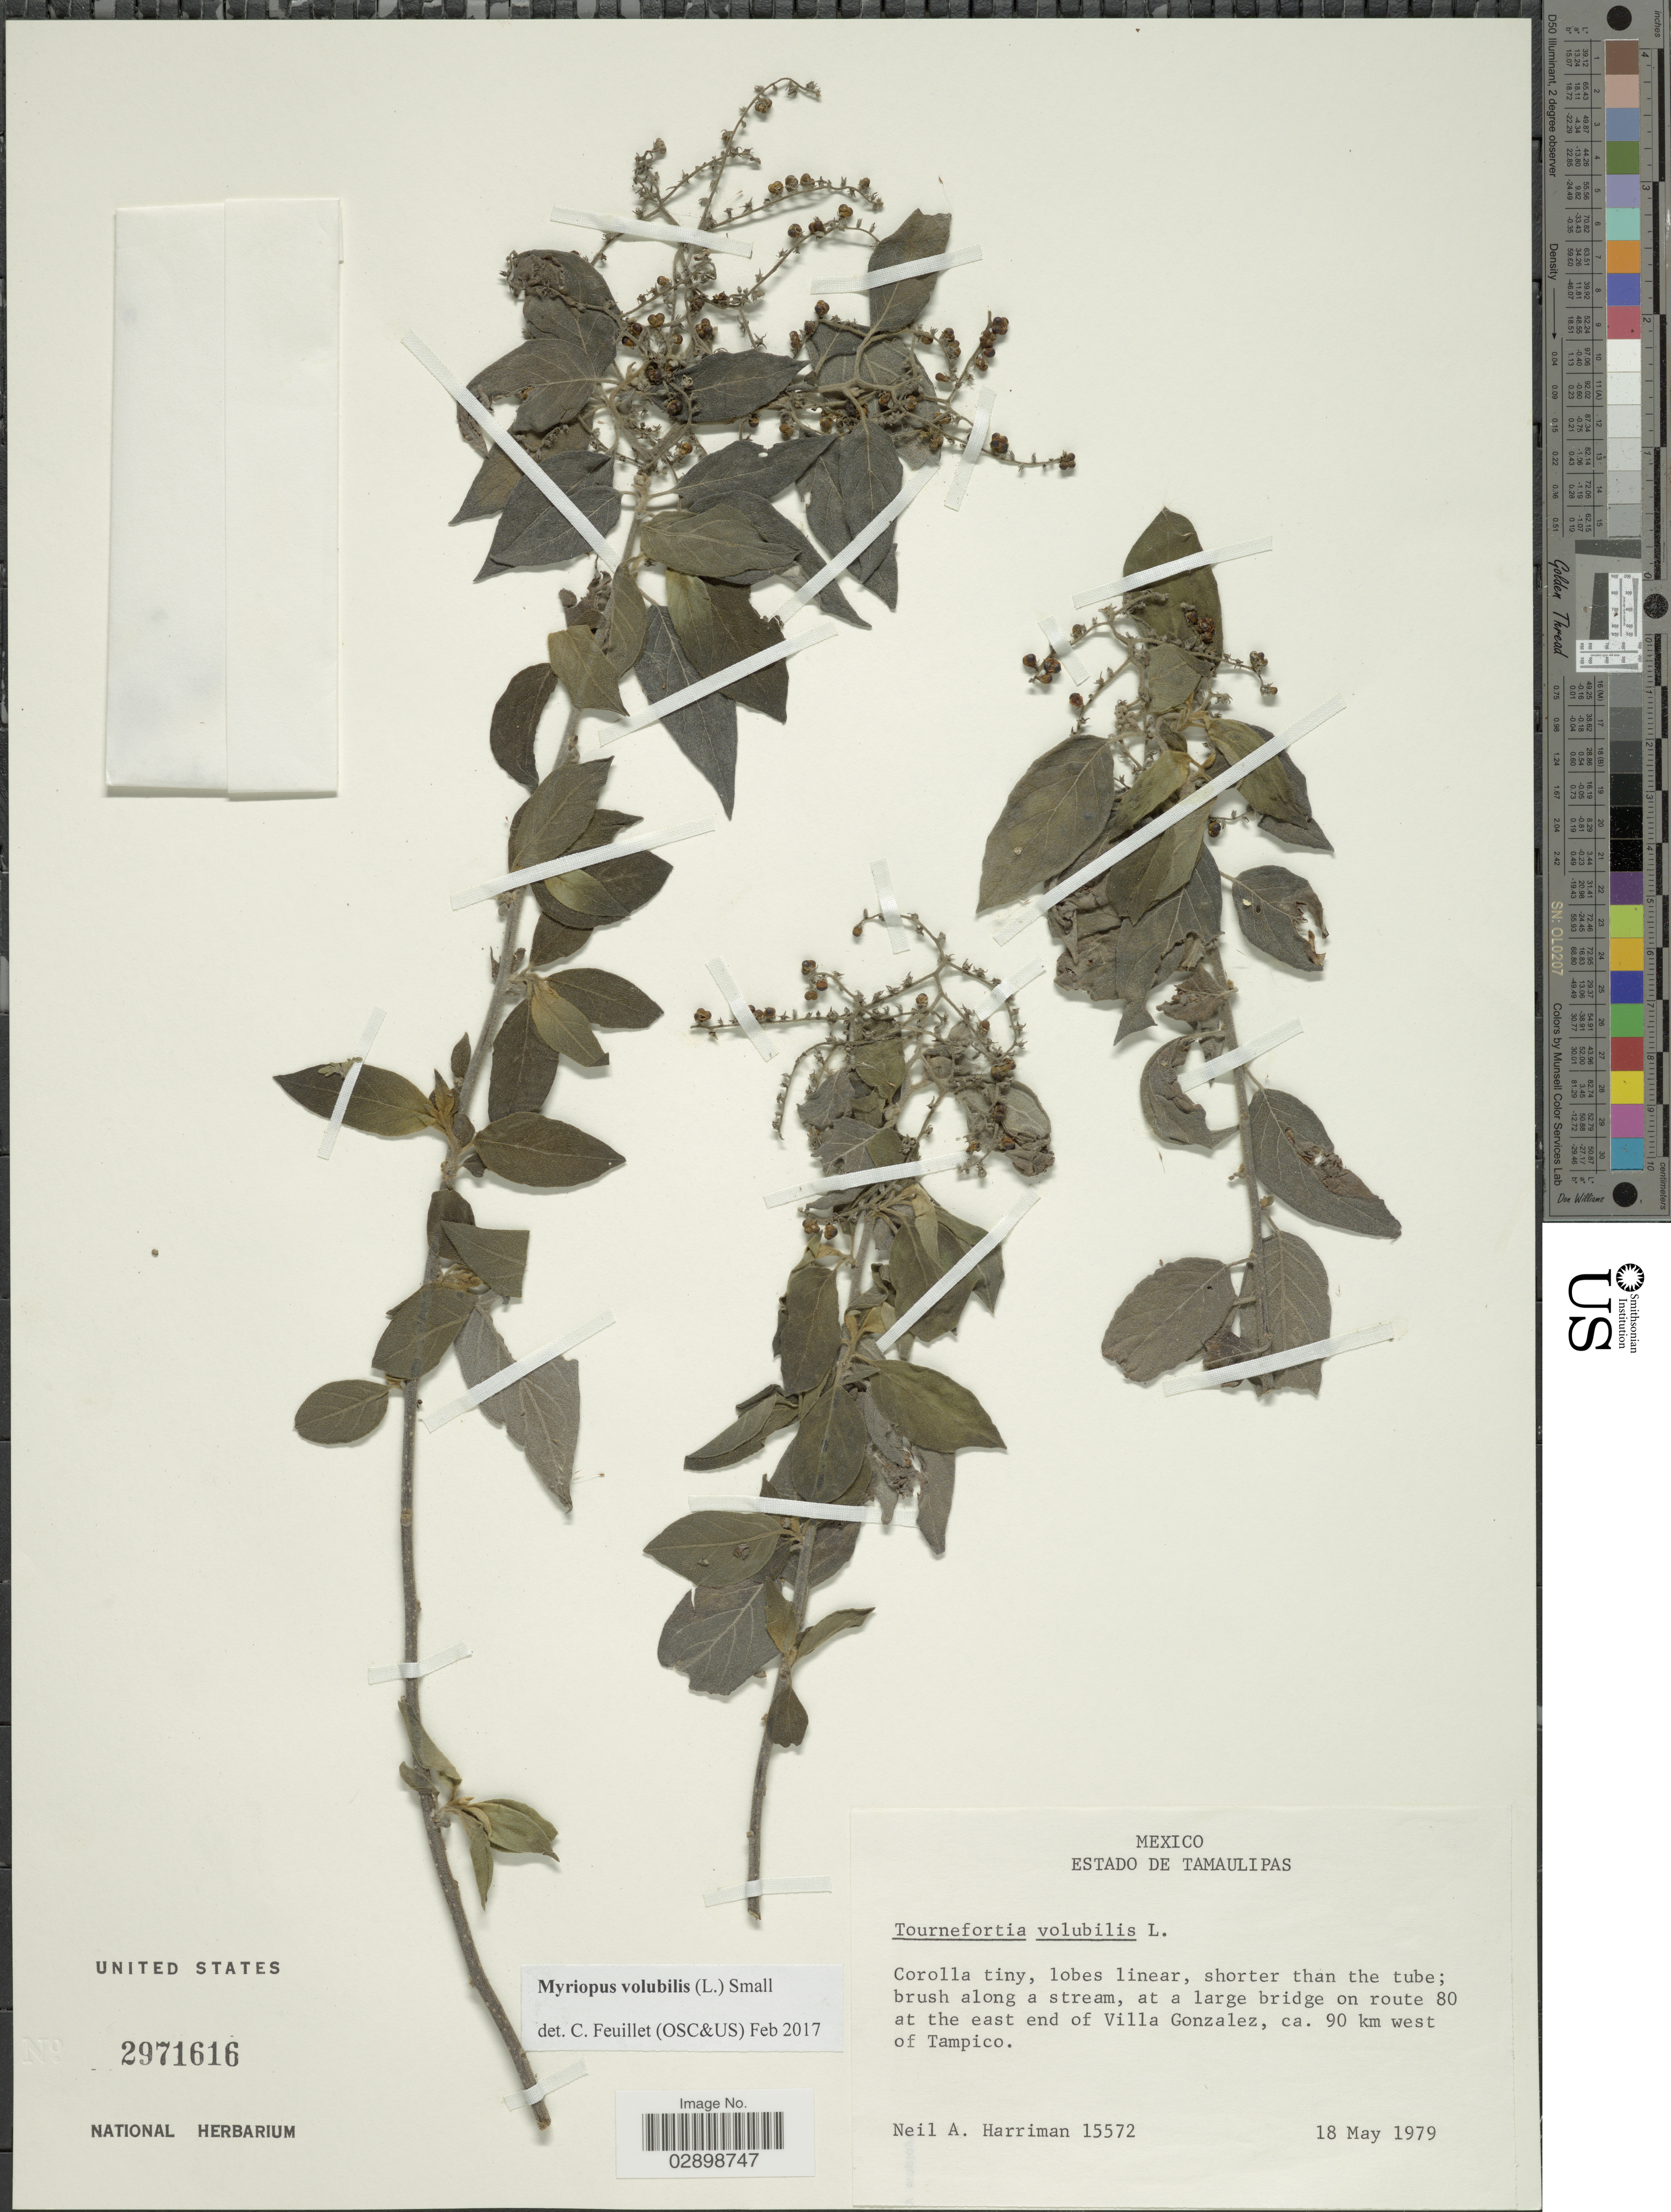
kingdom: Plantae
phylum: Tracheophyta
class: Magnoliopsida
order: Boraginales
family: Heliotropiaceae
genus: Myriopus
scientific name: Myriopus volubilis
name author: (L.) Small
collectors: N. A. Harriman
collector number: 15572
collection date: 1979-05-18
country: Mexico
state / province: Tamaulipas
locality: At a large bridge on route 80 at the east end of Villa Gonzalez, ca. 90 km west of Tampico.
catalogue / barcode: US 2971616